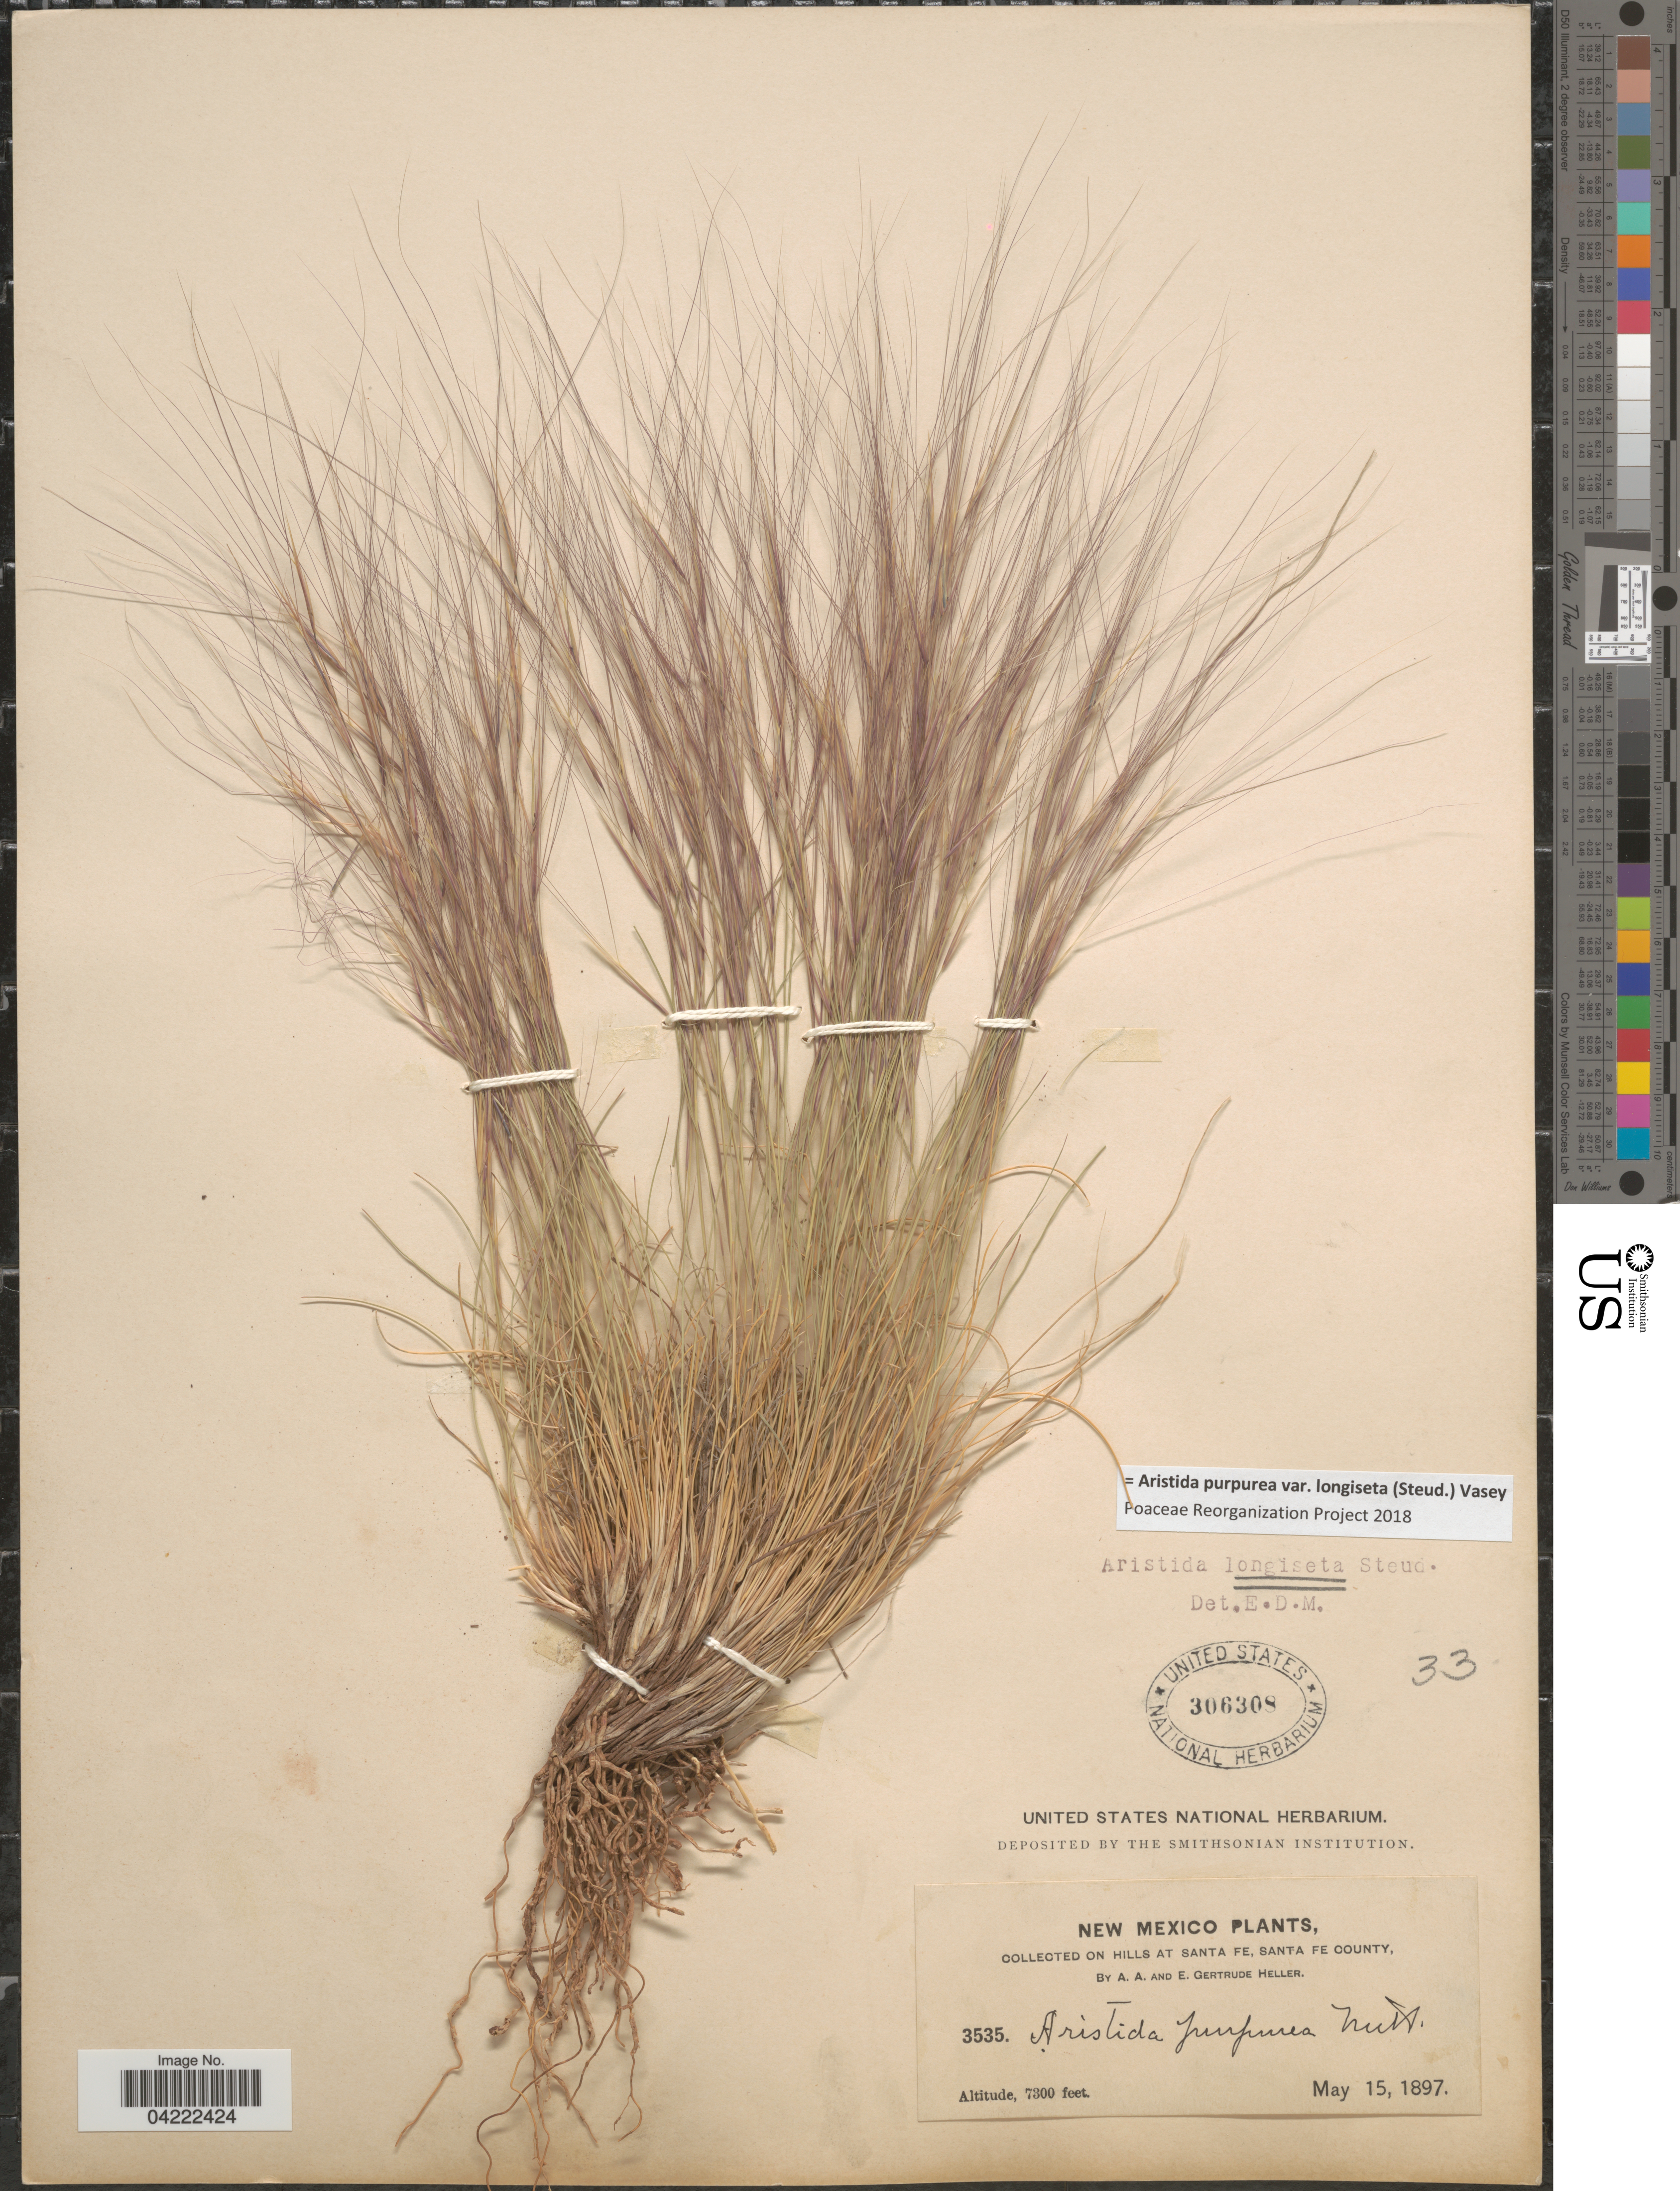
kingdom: Plantae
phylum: Tracheophyta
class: Liliopsida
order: Poales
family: Poaceae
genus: Aristida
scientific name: Aristida purpurea var. longiseta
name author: (Steud.) Vasey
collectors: A. A. Heller & E. G. Heller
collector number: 3535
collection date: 1897-05-15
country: United States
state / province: New Mexico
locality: On hills at Santa Fe, Santa Fe County.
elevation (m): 2225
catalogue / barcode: US 306308